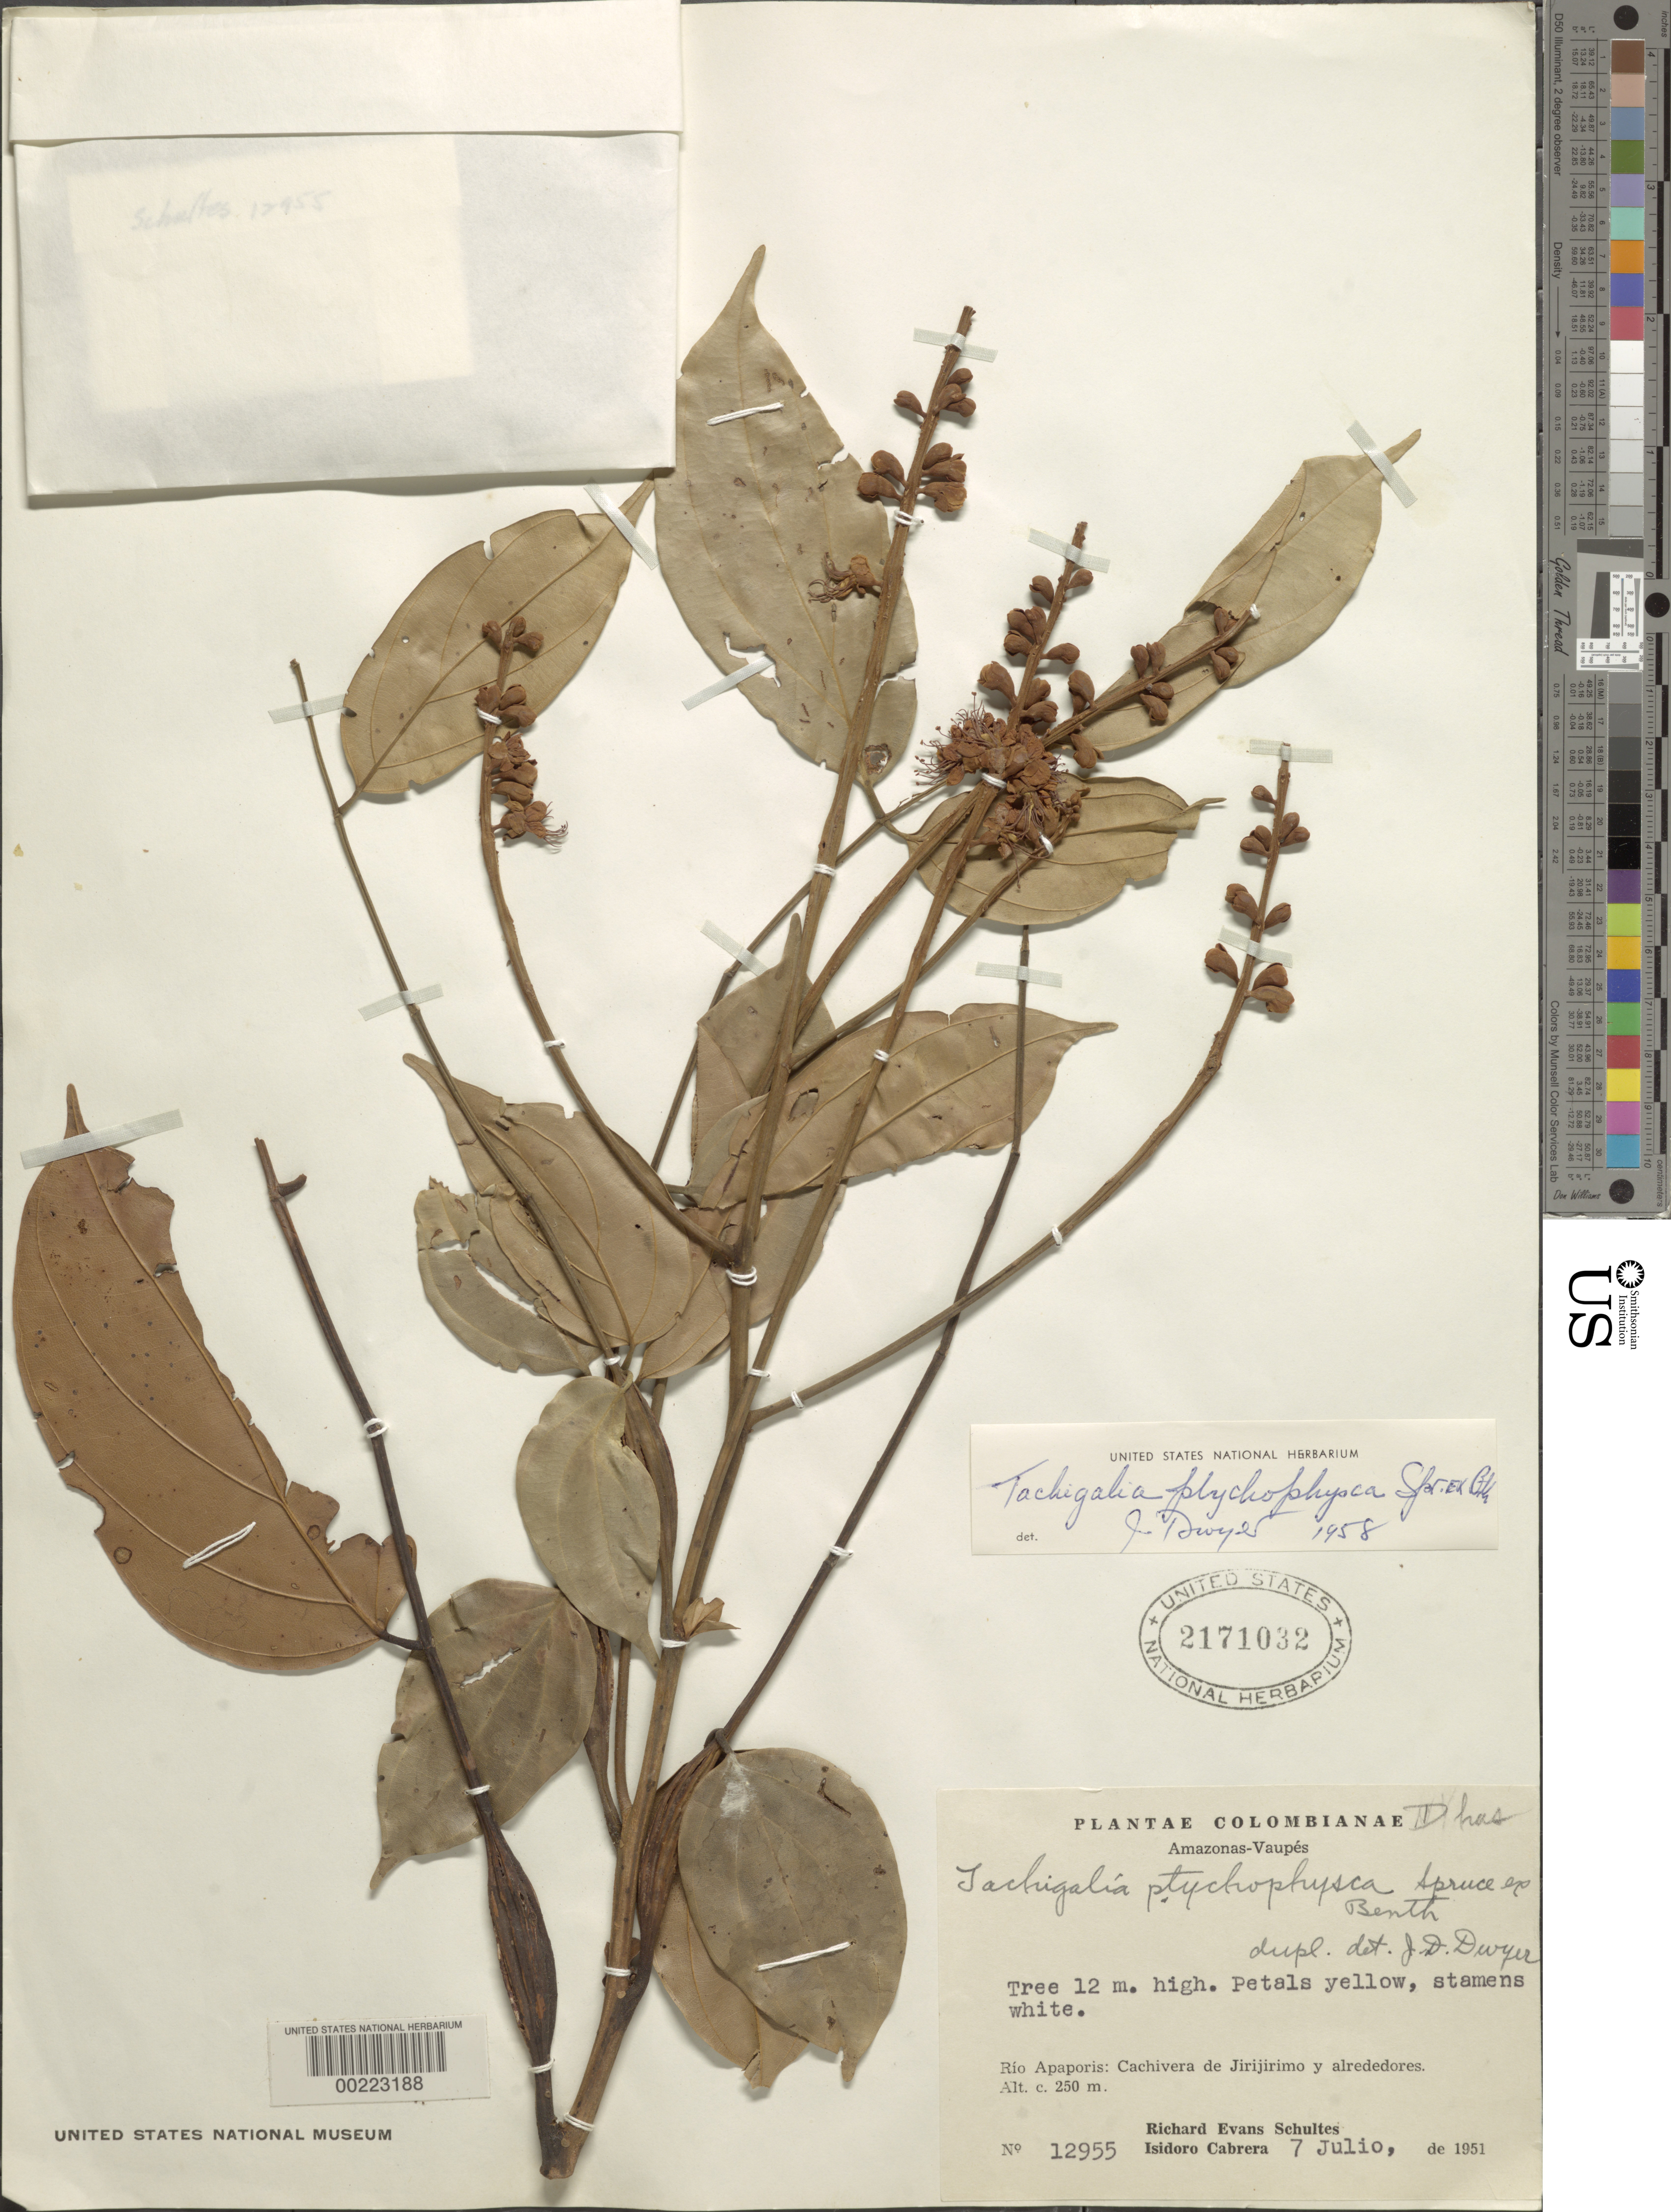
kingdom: Plantae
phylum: Tracheophyta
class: Magnoliopsida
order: Fabales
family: Fabaceae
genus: Tachigali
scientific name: Tachigali ptychophysca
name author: Spruce ex Benth.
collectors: R. E. Schultes & I. Cabrera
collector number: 12955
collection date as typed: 07 Jul 1951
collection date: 1951-07-07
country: Colombia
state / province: Amazônas / Vaupés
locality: Rio Apaporis: Cachivera de Jirijirimo and Alrededores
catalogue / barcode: US 2171032